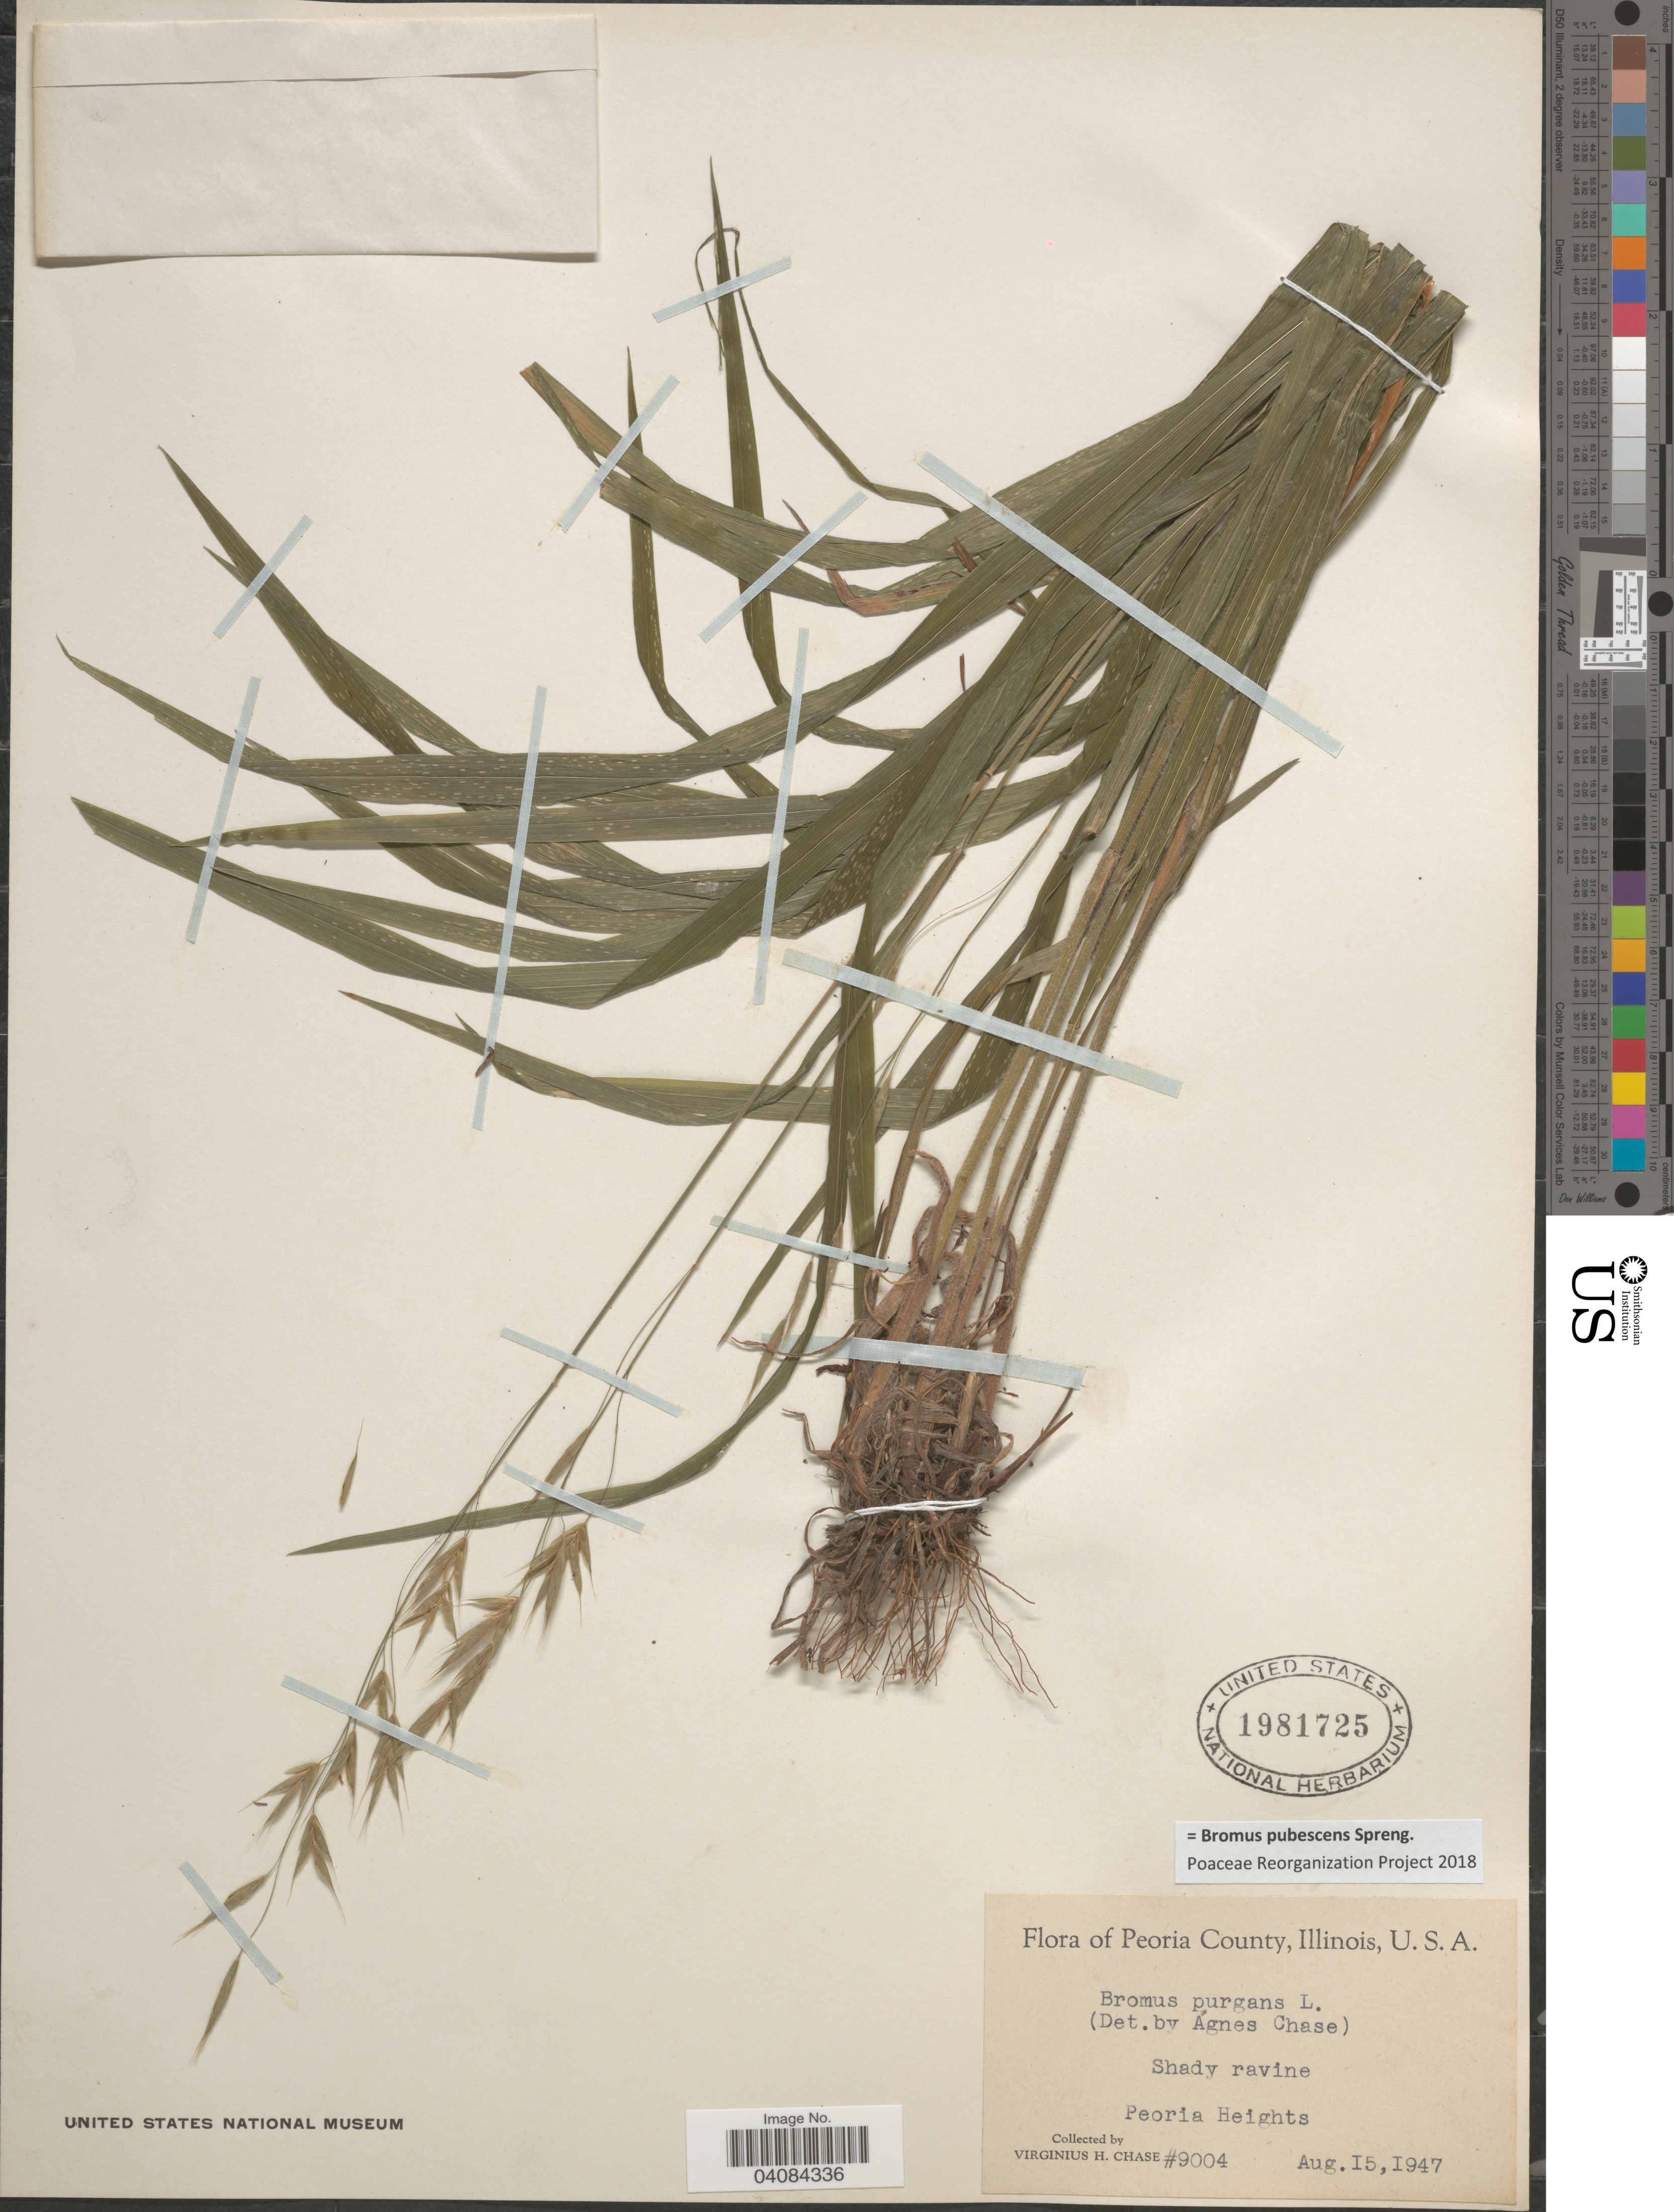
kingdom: Plantae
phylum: Tracheophyta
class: Liliopsida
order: Poales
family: Poaceae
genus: Bromus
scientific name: Bromus pubescens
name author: Muhl. ex Willd.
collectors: V. H. Chase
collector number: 9004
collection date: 1947-08-15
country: United States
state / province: Illinois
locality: Peoria County. Shady ravine. Peoria Heights.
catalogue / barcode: US 1981725